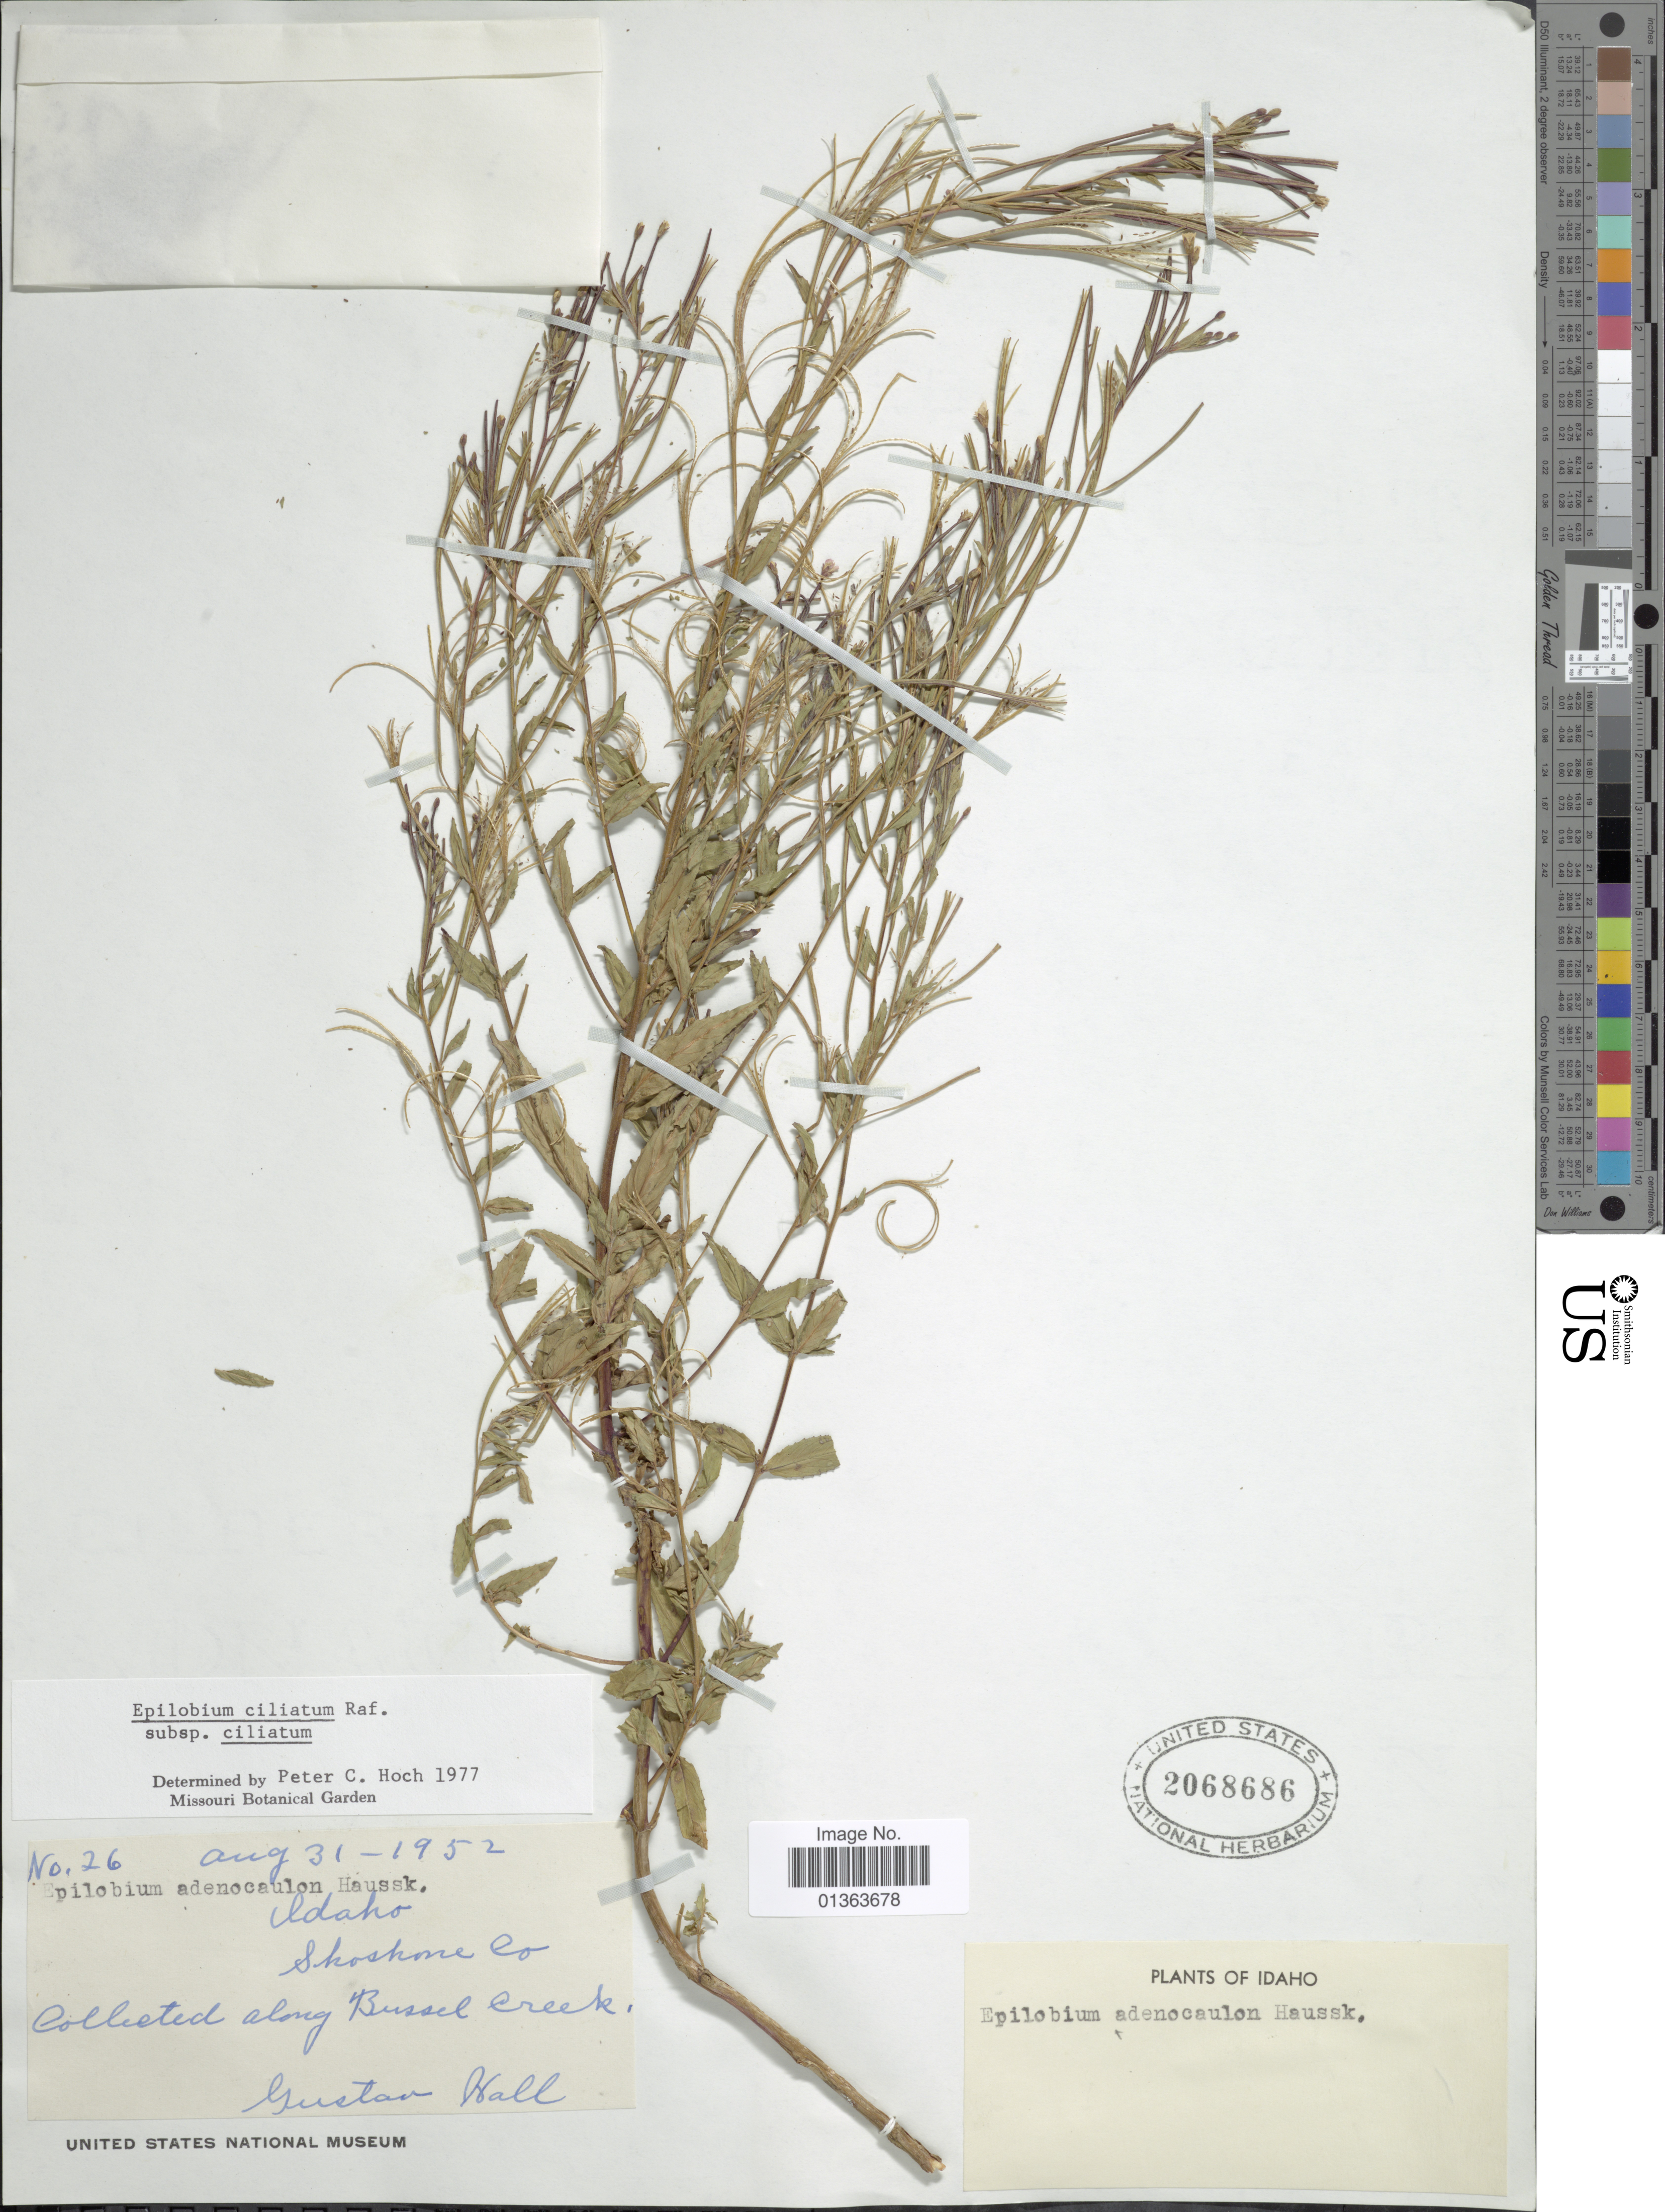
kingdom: Plantae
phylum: Tracheophyta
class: Magnoliopsida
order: Myrtales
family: Onagraceae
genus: Epilobium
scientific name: Epilobium ciliatum subsp. ciliatum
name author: Raf.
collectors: G. Hall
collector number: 26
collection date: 1952-08-31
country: United States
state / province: Idaho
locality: Shoshone Co. Along Bussel Creek.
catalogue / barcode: US 2068686